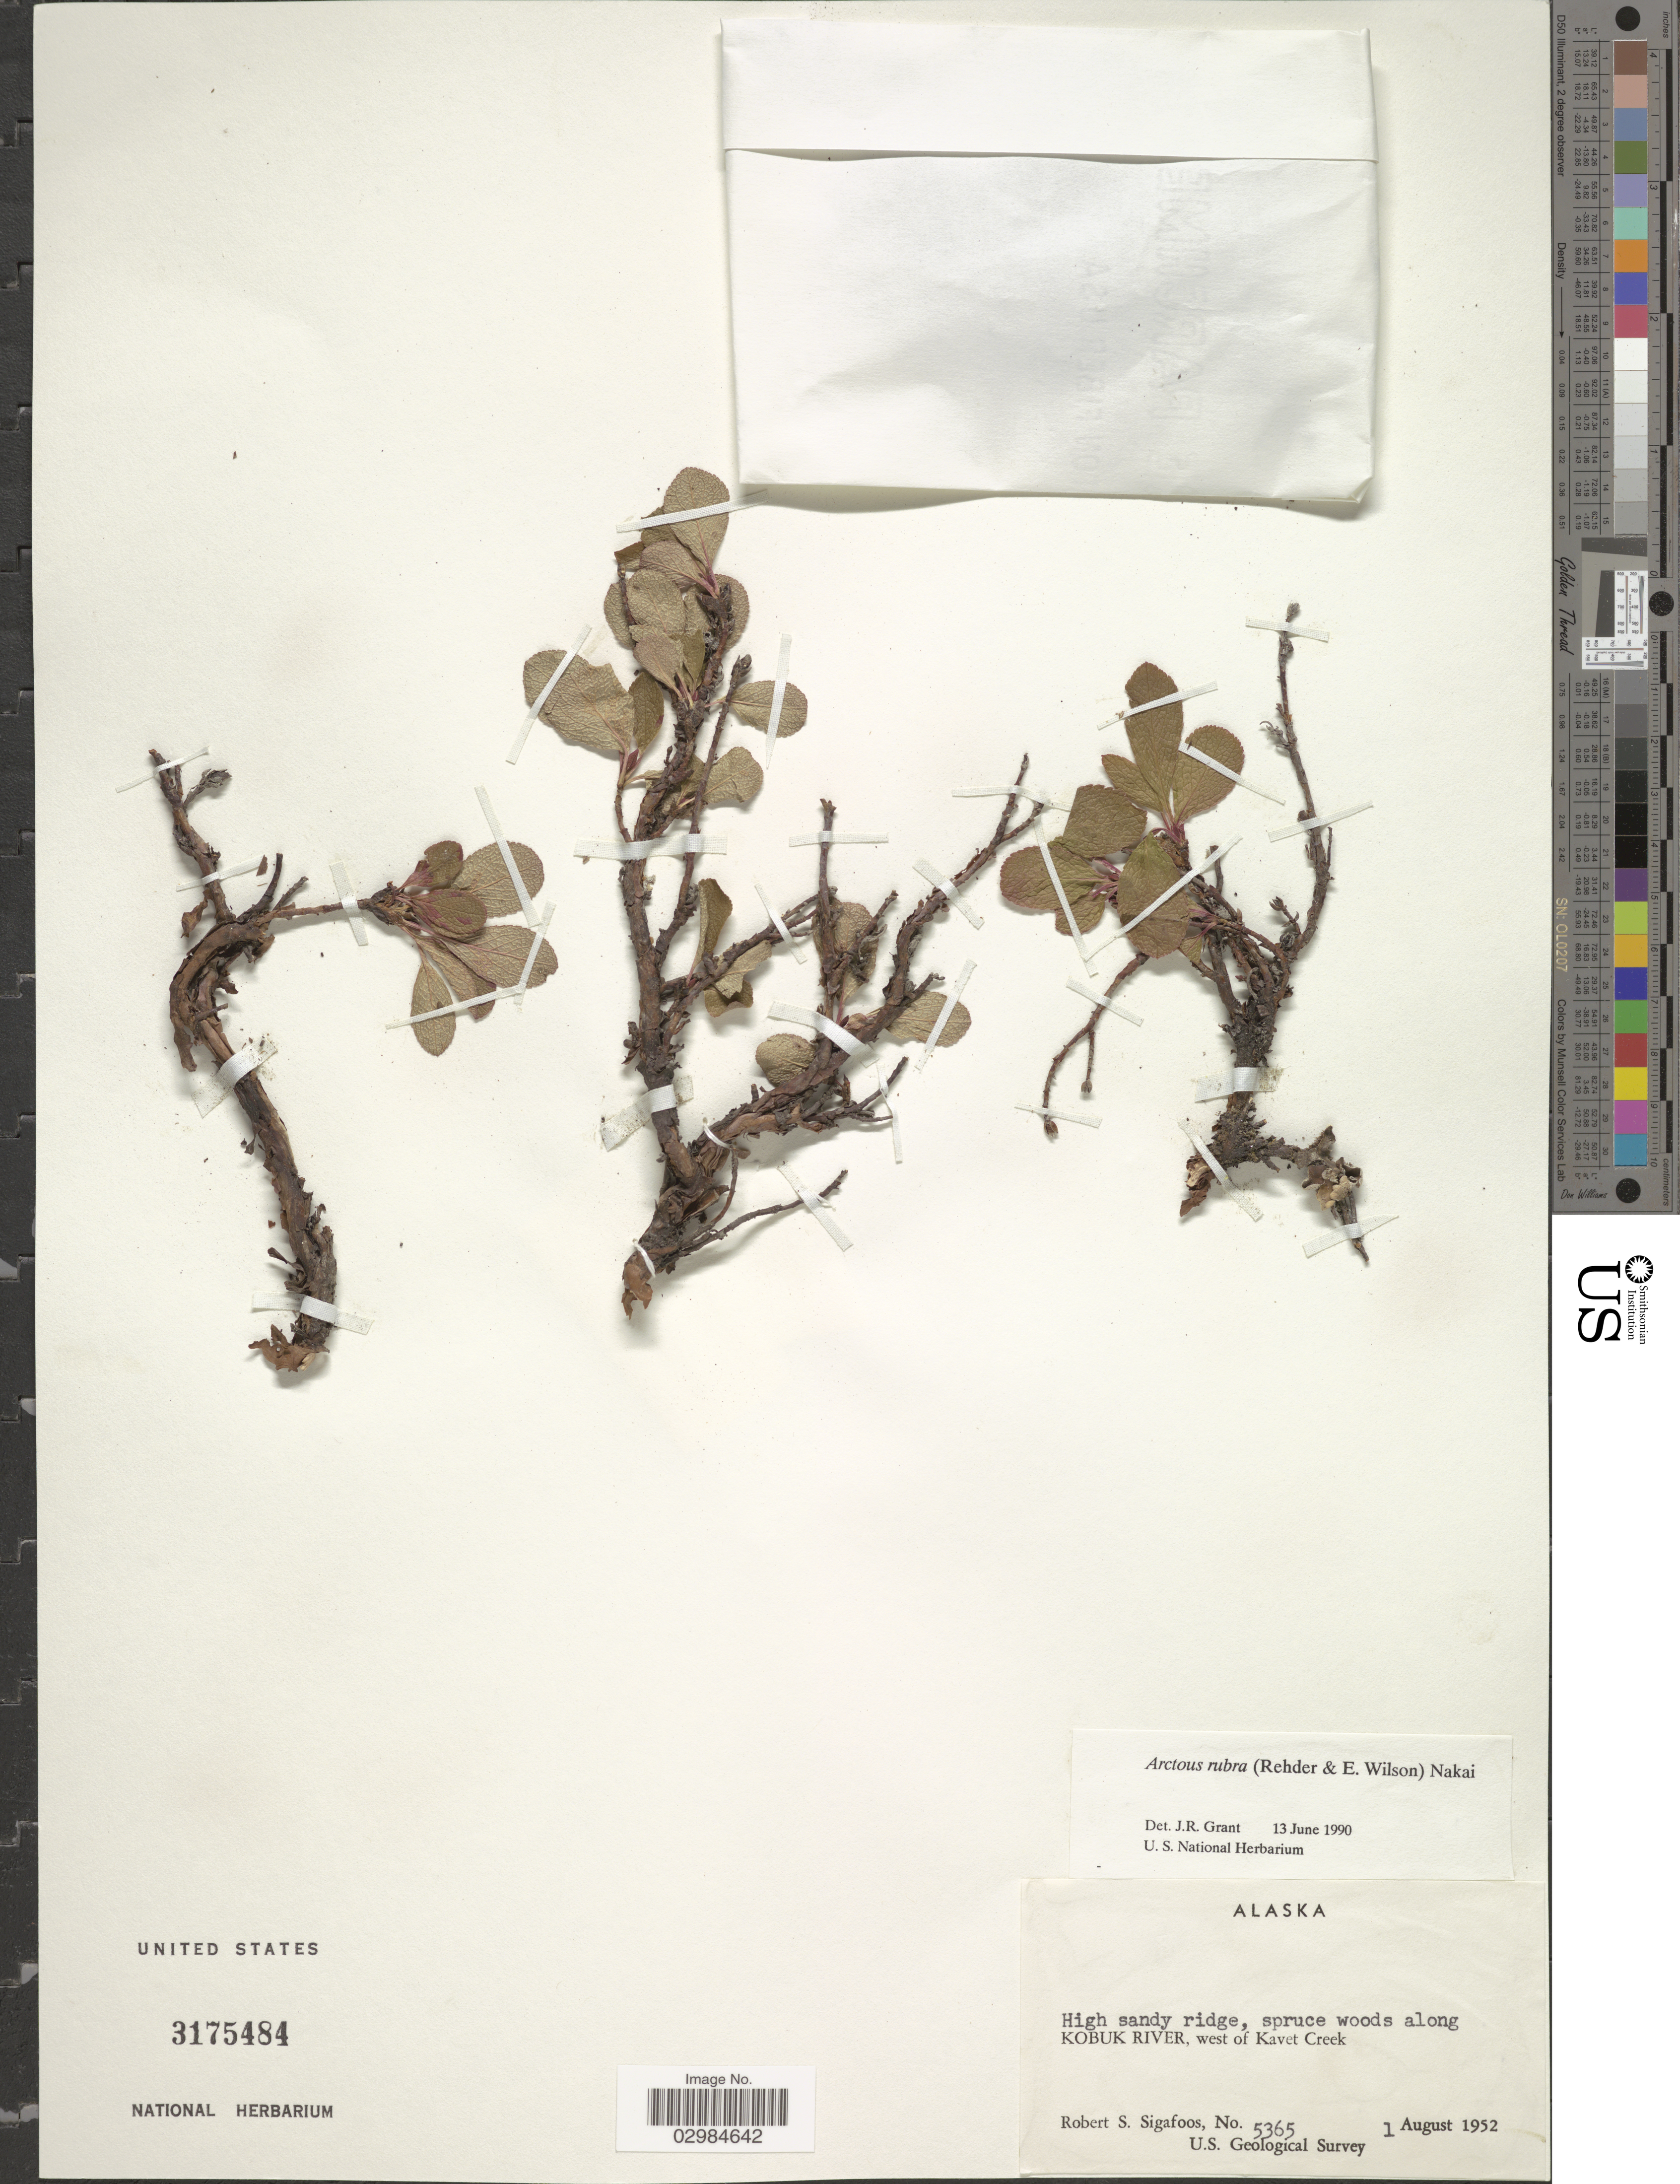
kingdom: Plantae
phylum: Tracheophyta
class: Magnoliopsida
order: Ericales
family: Ericaceae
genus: Arctostaphylos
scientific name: Arctostaphylos rubra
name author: (Rehder & E.H. Wilson) Fernald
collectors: R. Sigafoos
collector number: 5365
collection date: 1952-08-01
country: United States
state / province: Alaska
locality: Along Kobuk River, west of Kavet Creek.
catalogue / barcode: US 3175484